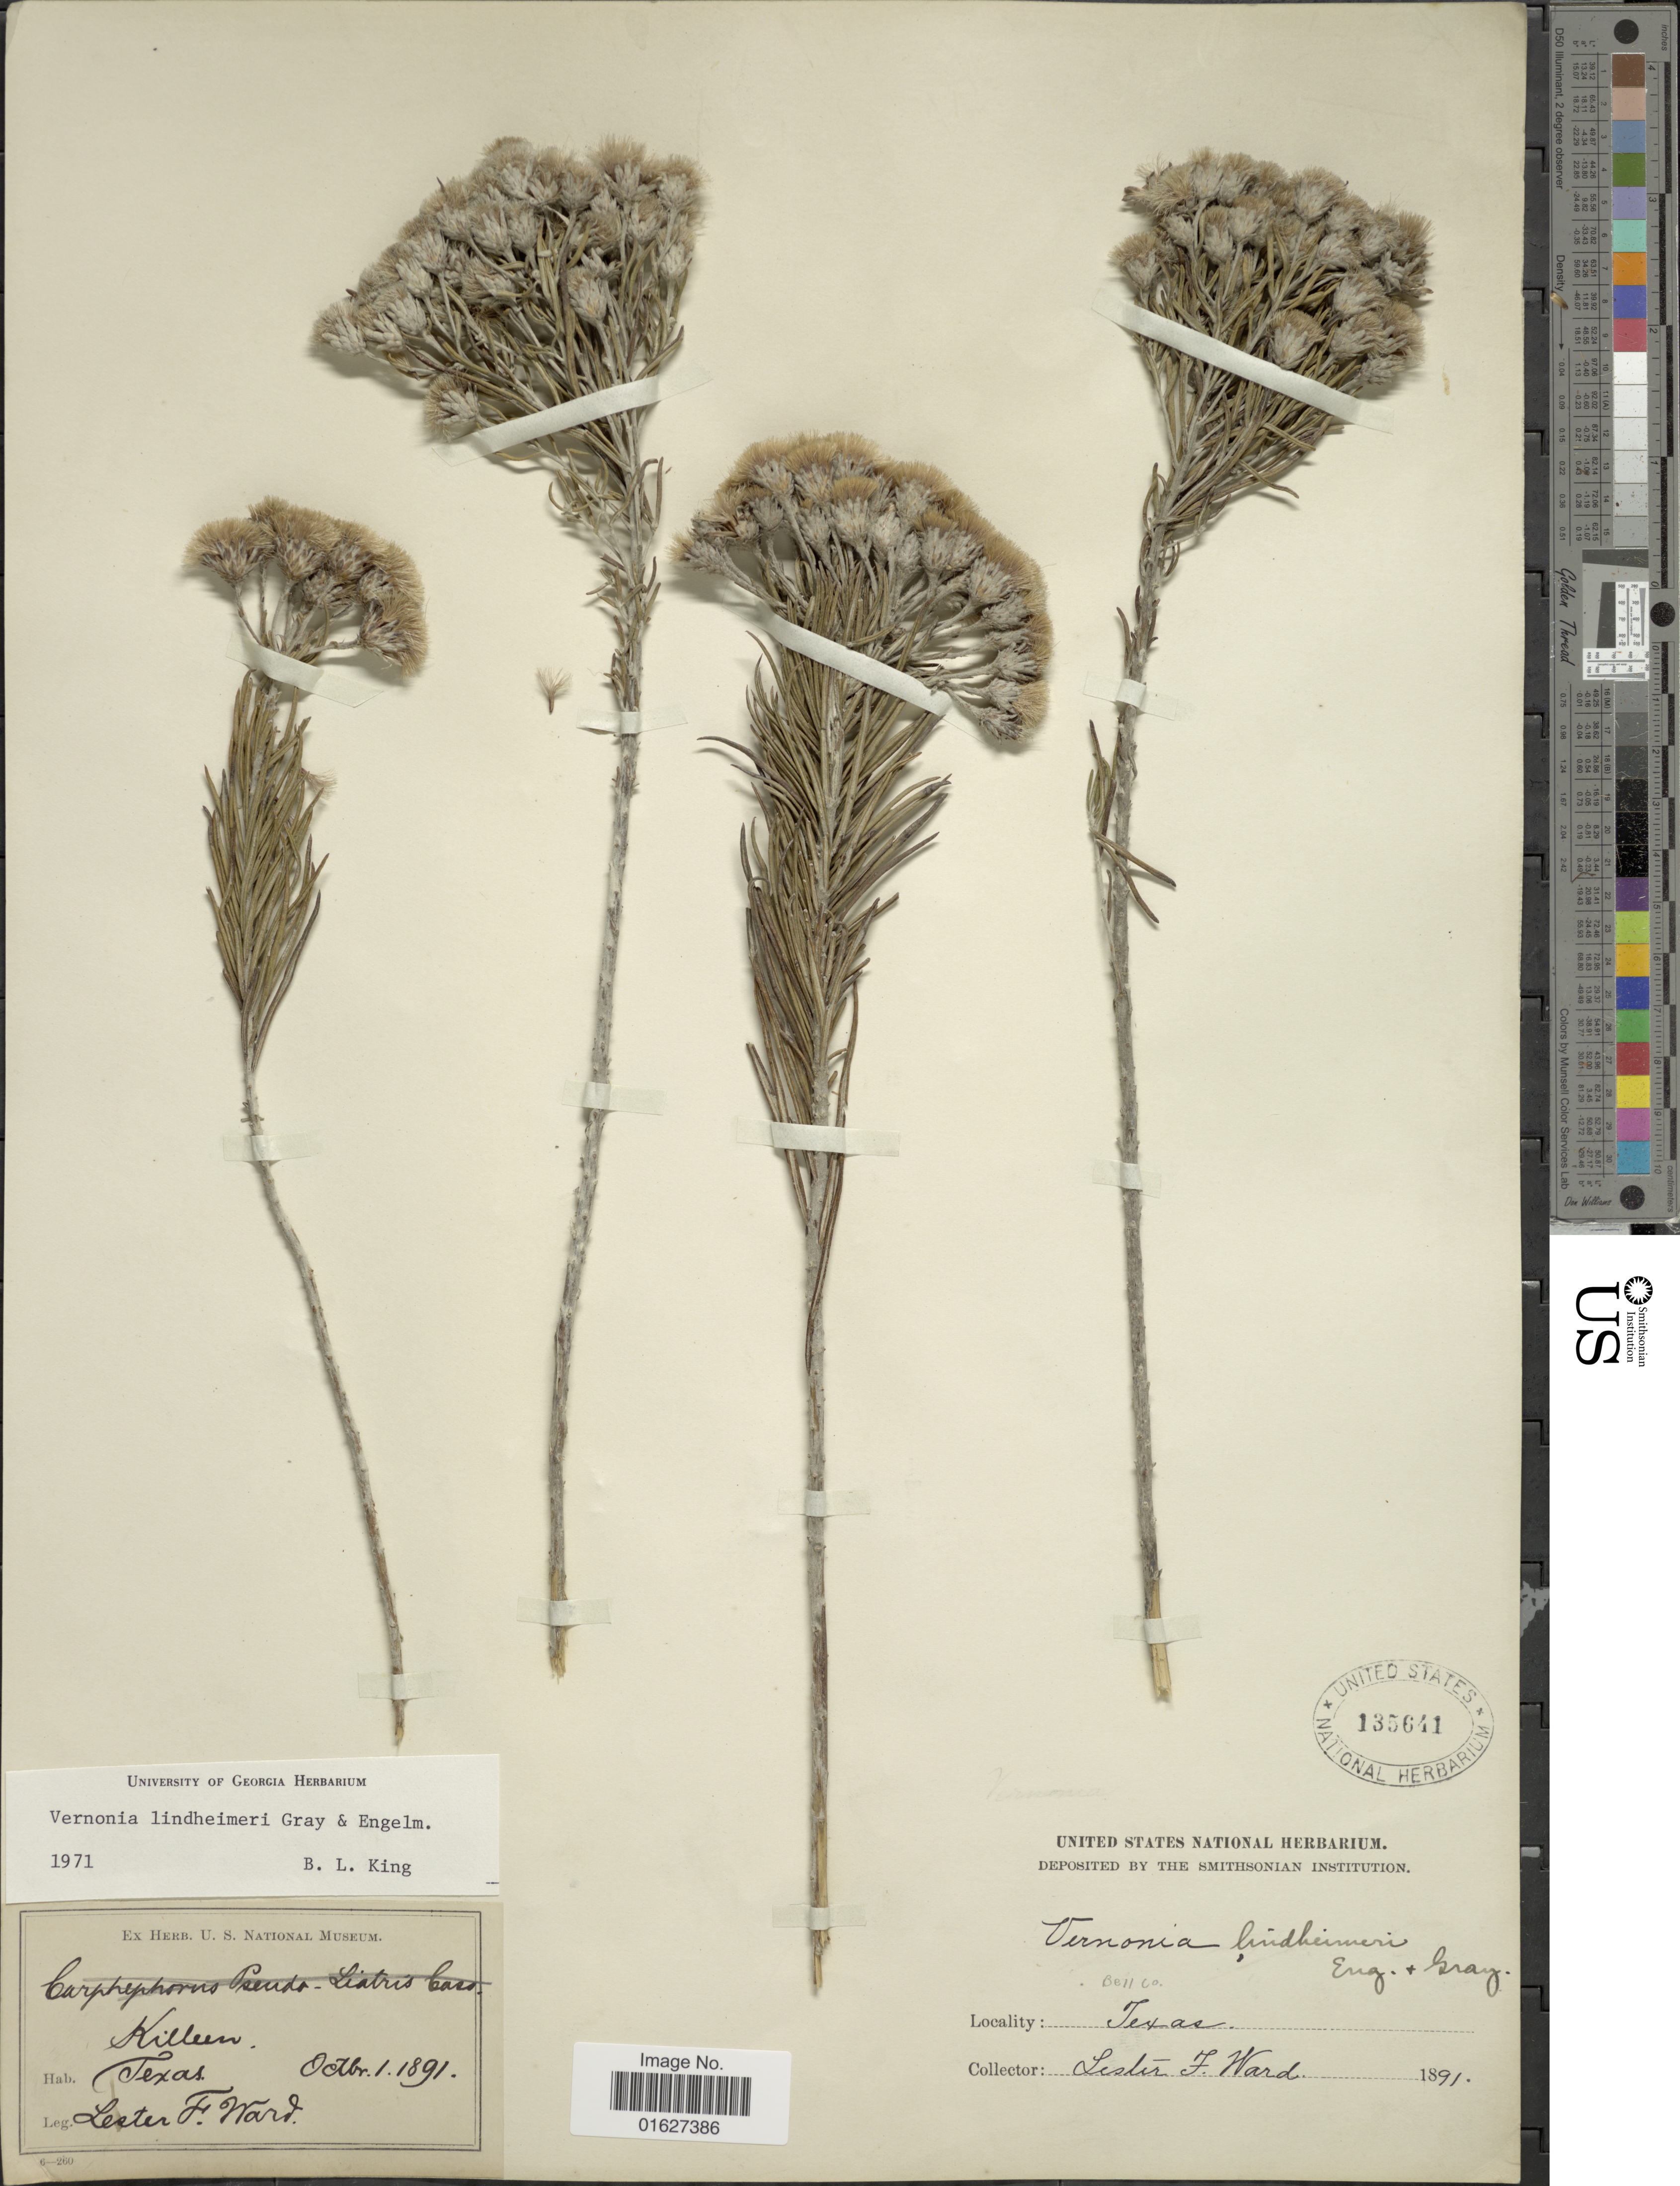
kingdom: Plantae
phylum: Tracheophyta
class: Magnoliopsida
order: Asterales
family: Asteraceae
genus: Vernonia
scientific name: Vernonia lindheimeri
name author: A. Gray & Engelm. in A. Gray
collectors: L. F. Ward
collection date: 1891-10-01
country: United States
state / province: Texas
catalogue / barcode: US 135641